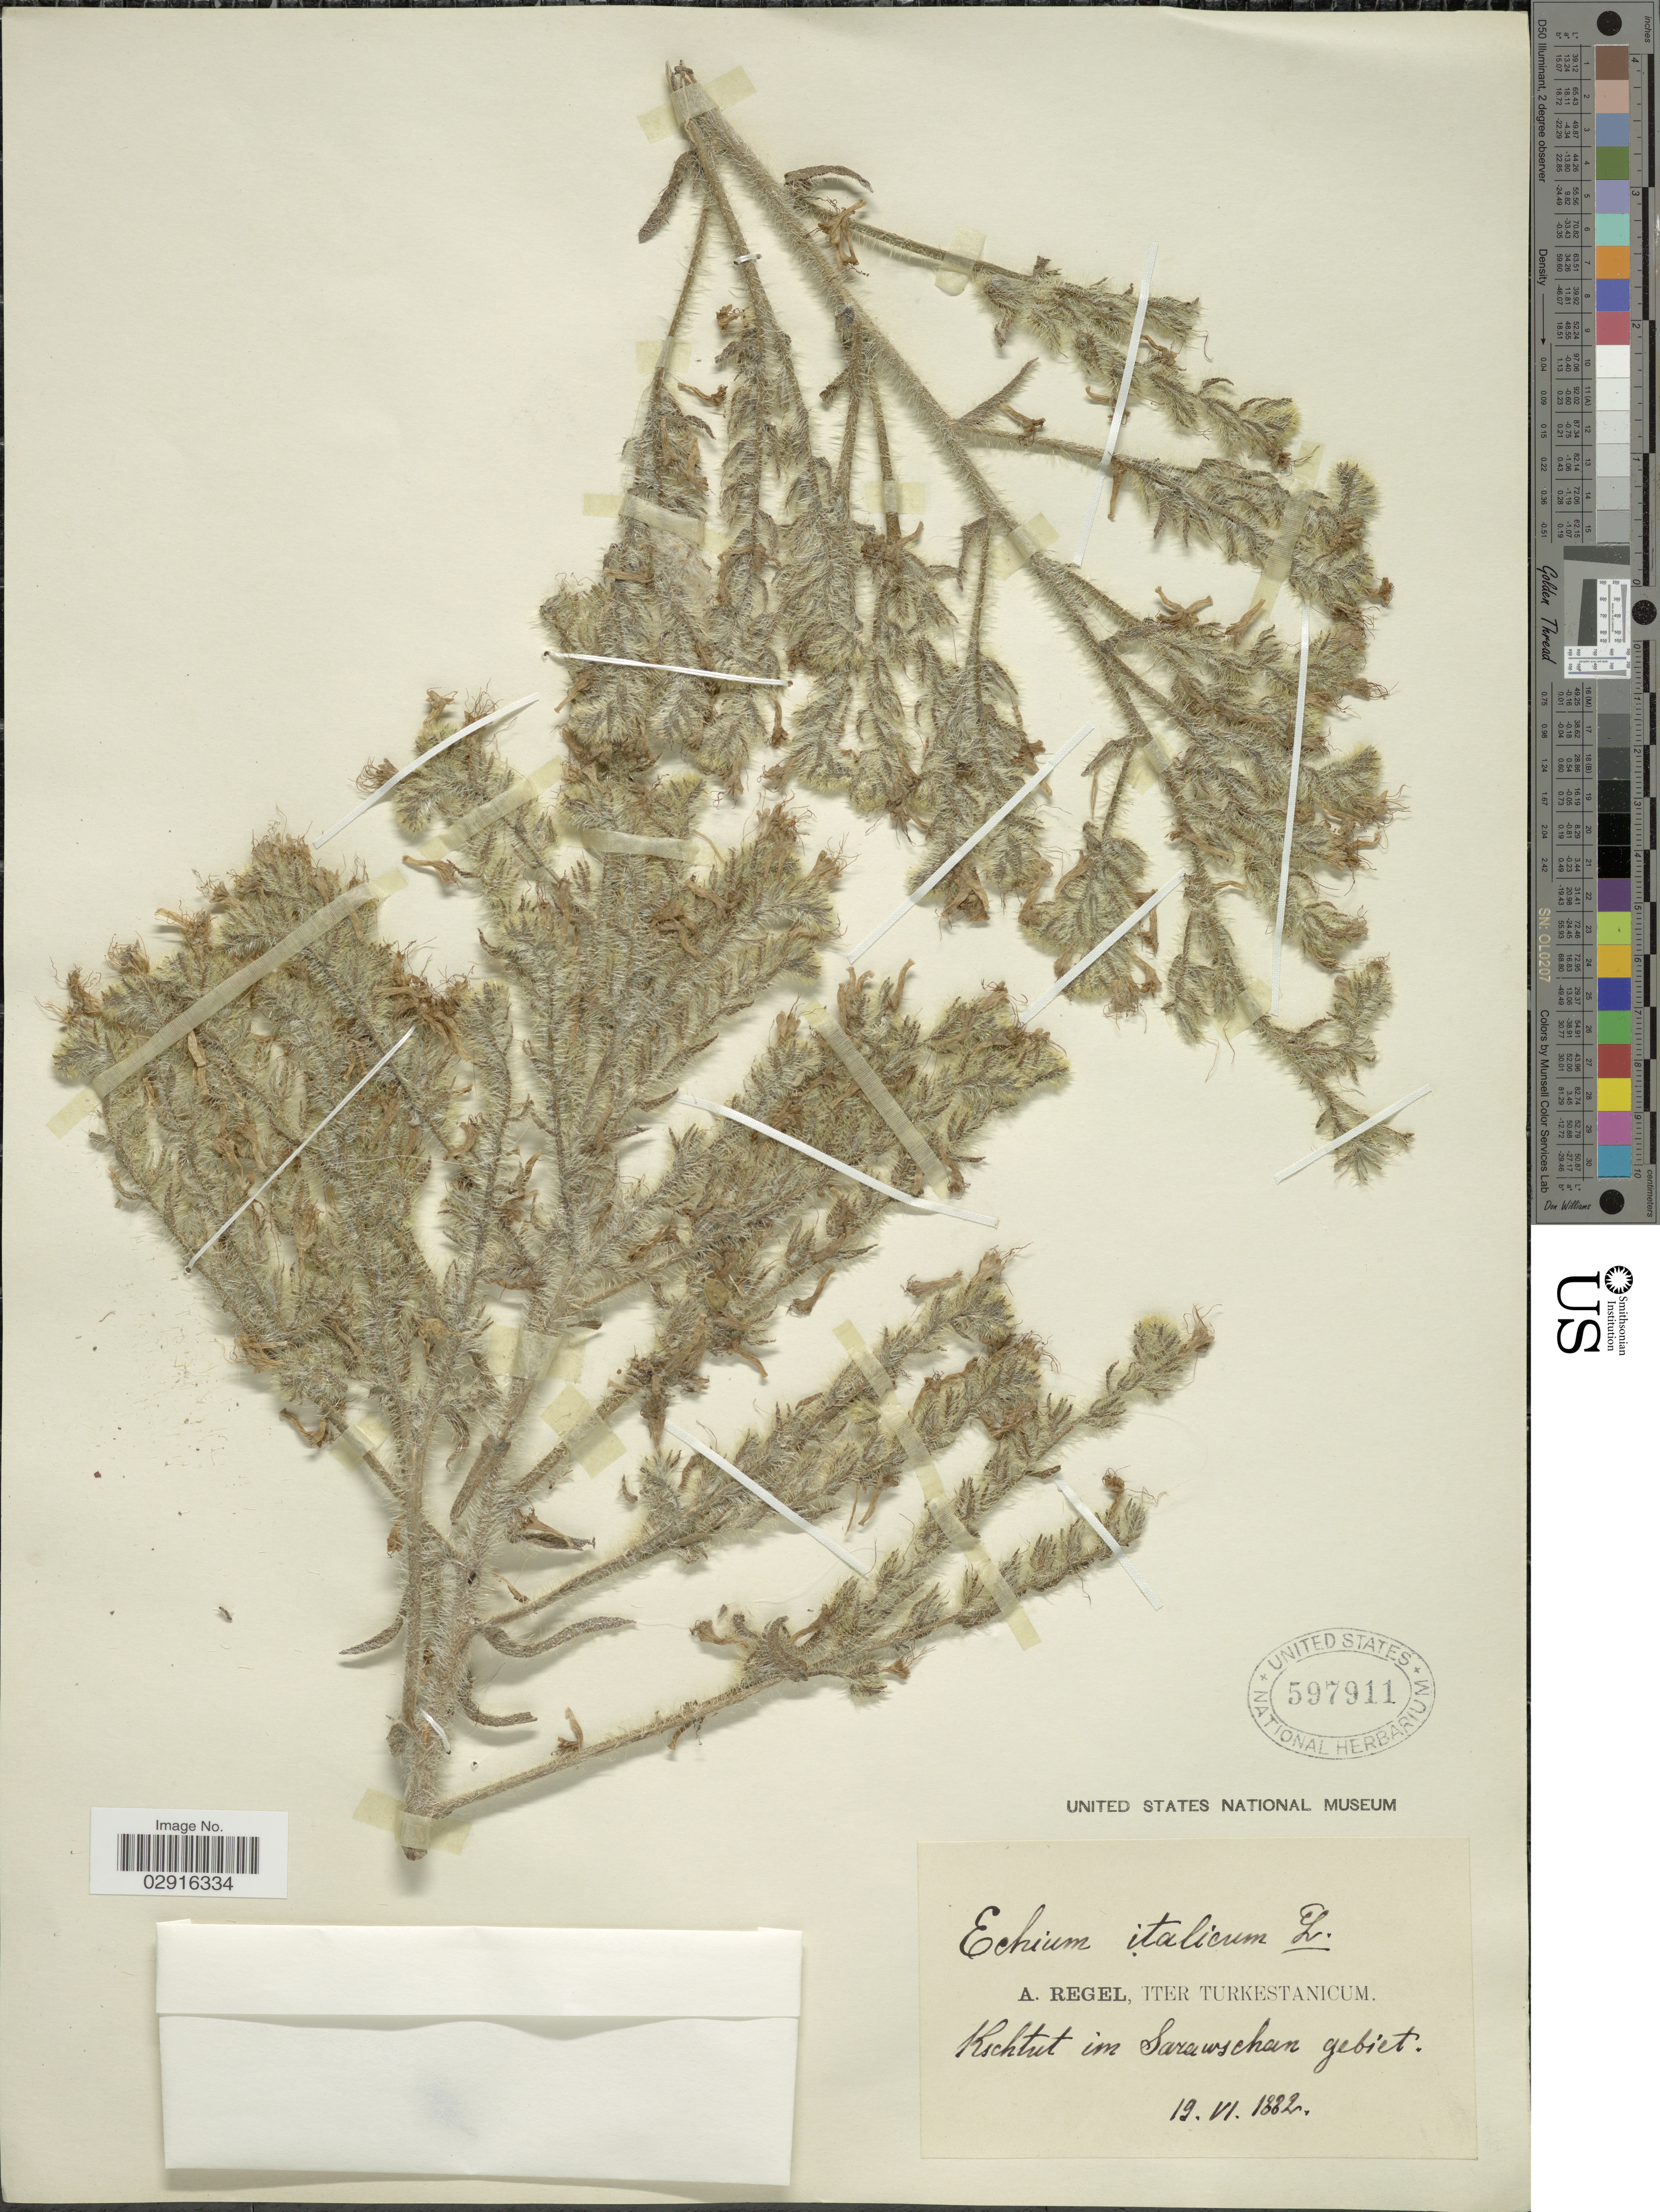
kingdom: Plantae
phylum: Tracheophyta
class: Magnoliopsida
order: Boraginales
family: Boraginaceae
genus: Echium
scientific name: Echium italicum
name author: L.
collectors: A. Regel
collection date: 1882-06-19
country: Turkey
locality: Kschtut in Sarawichan gebiet.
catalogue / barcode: US 597911